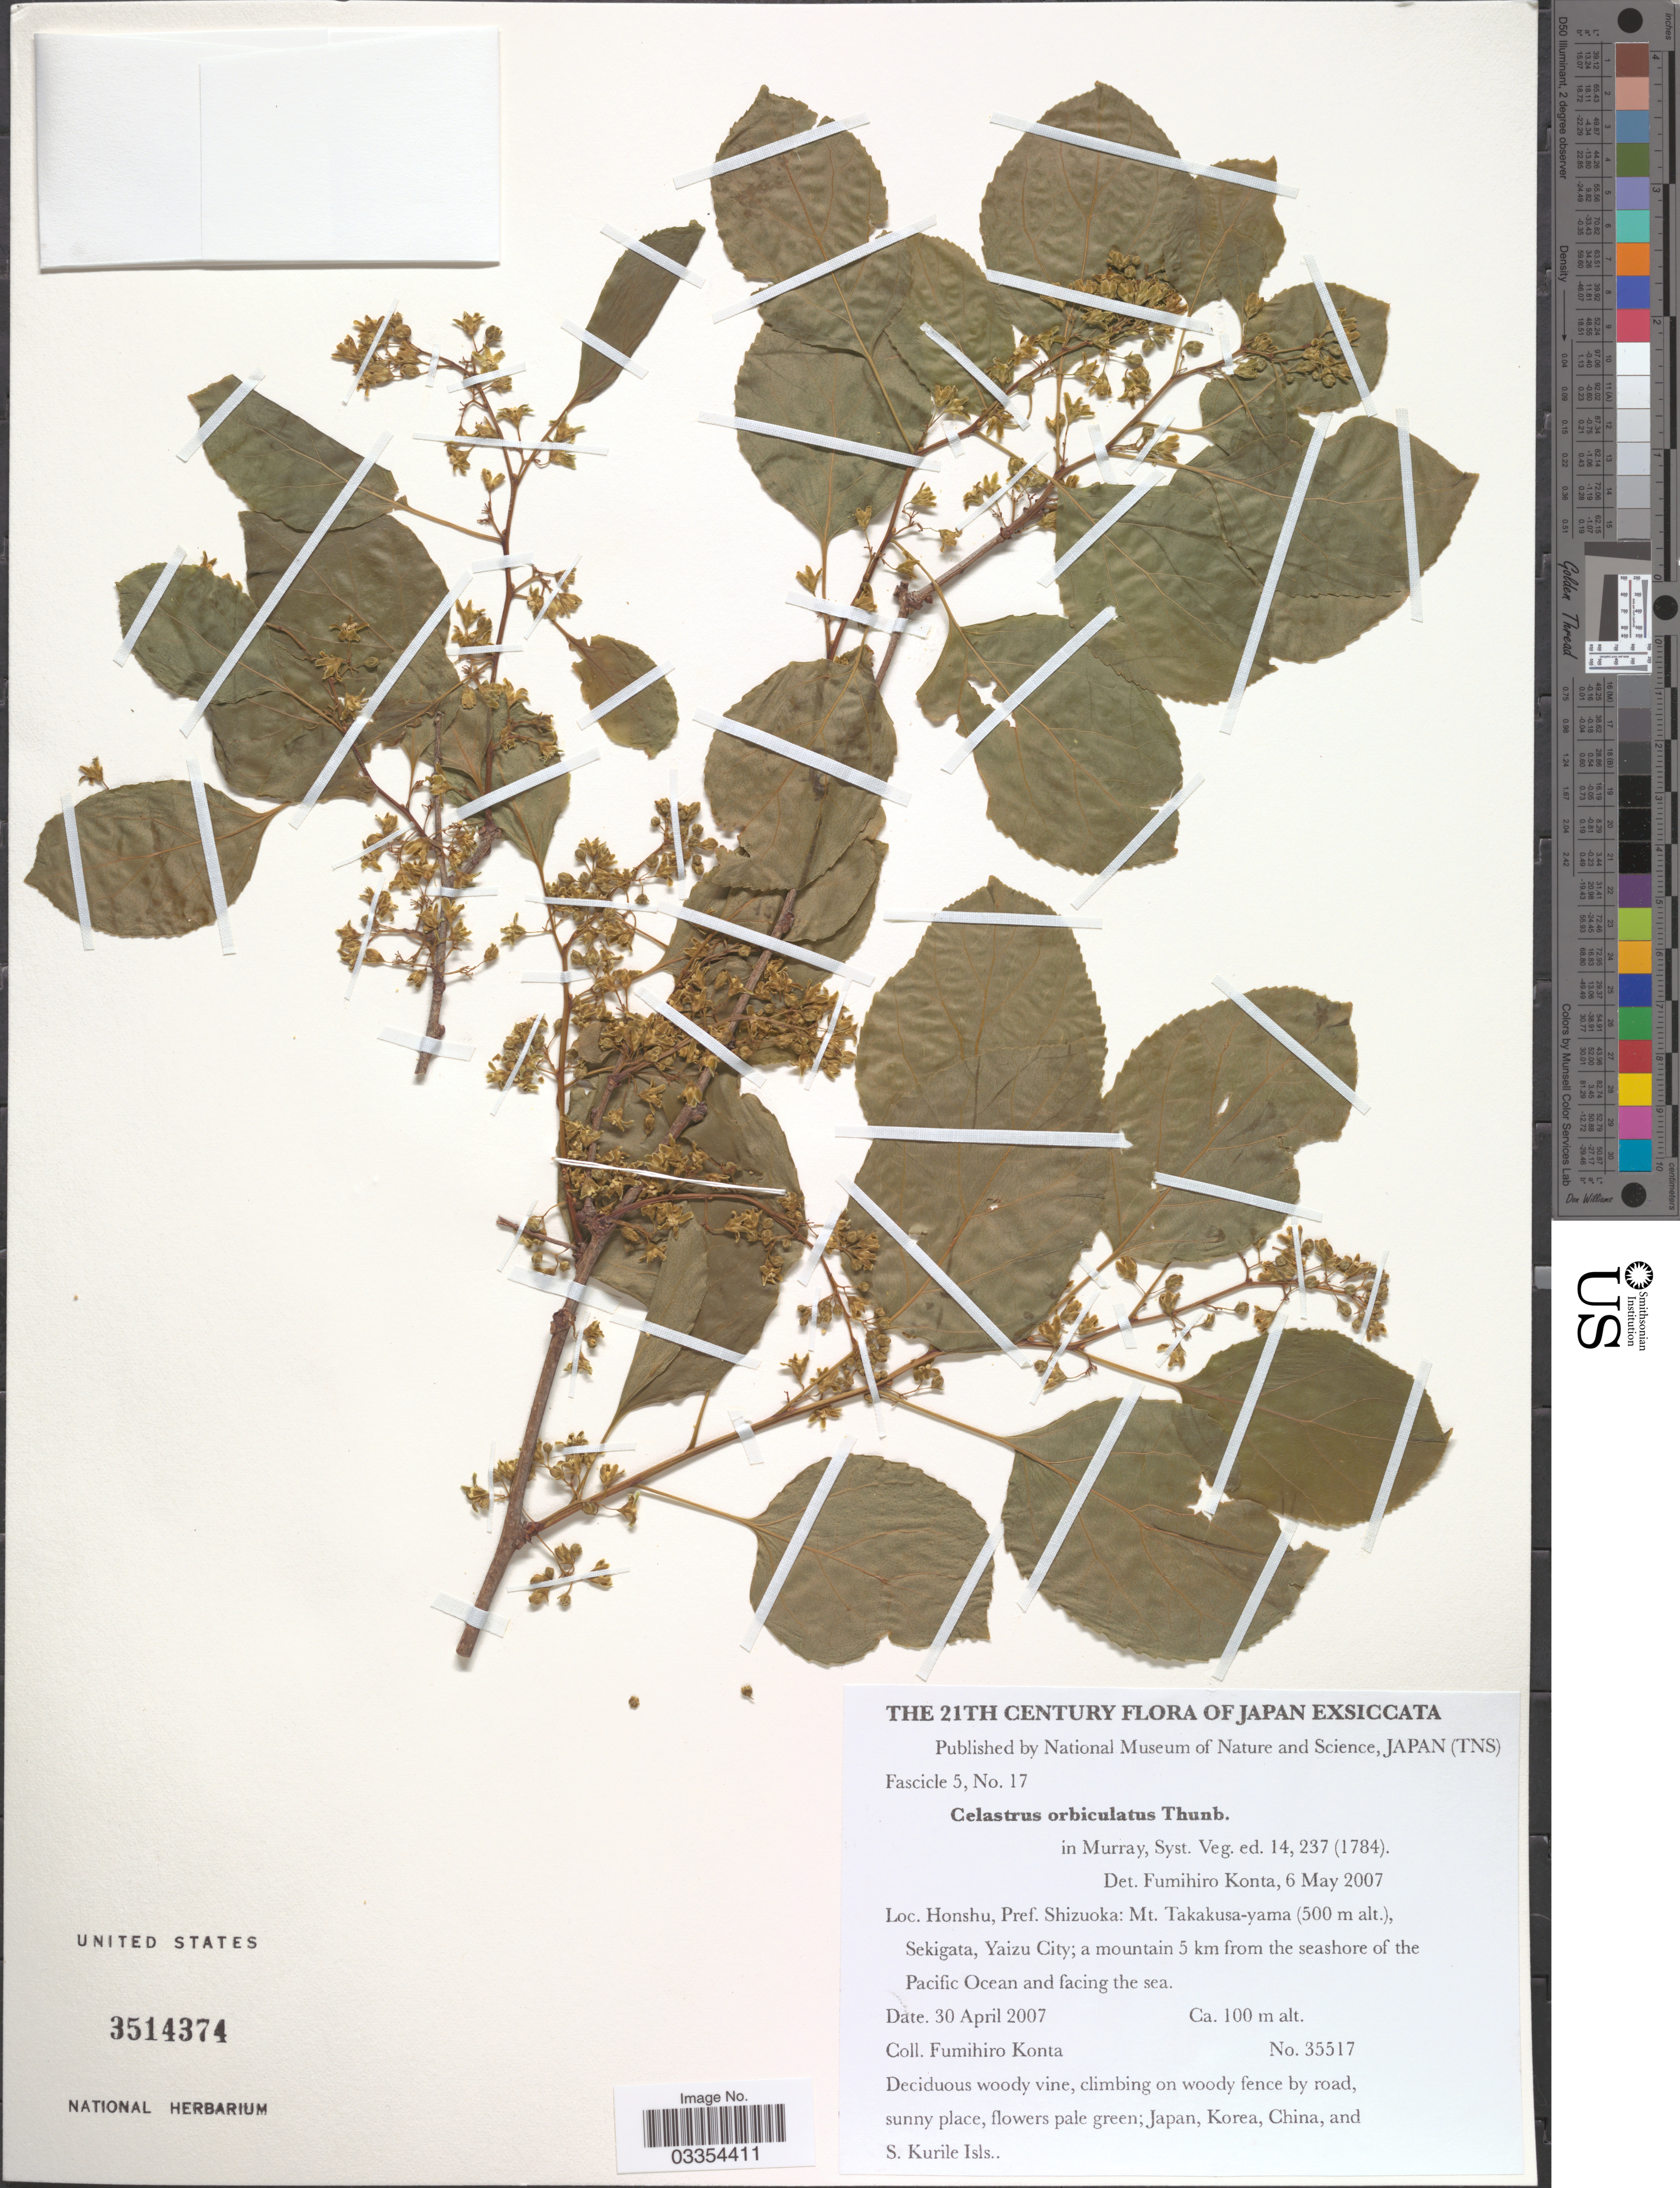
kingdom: Plantae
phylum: Tracheophyta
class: Magnoliopsida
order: Celastrales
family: Celastraceae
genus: Celastrus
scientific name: Celastrus orbiculatus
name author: Thunb.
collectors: F. Konta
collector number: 35517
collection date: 2007-04-30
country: Japan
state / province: Sizuoka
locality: Honshu, Pref. Shizuoka: Mt. Takakusa-yama. Sekigata, Yaizu City; a mountain 5 km from the seashore of the Pacific Ocean and facing the sea.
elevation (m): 100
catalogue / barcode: US 3514374